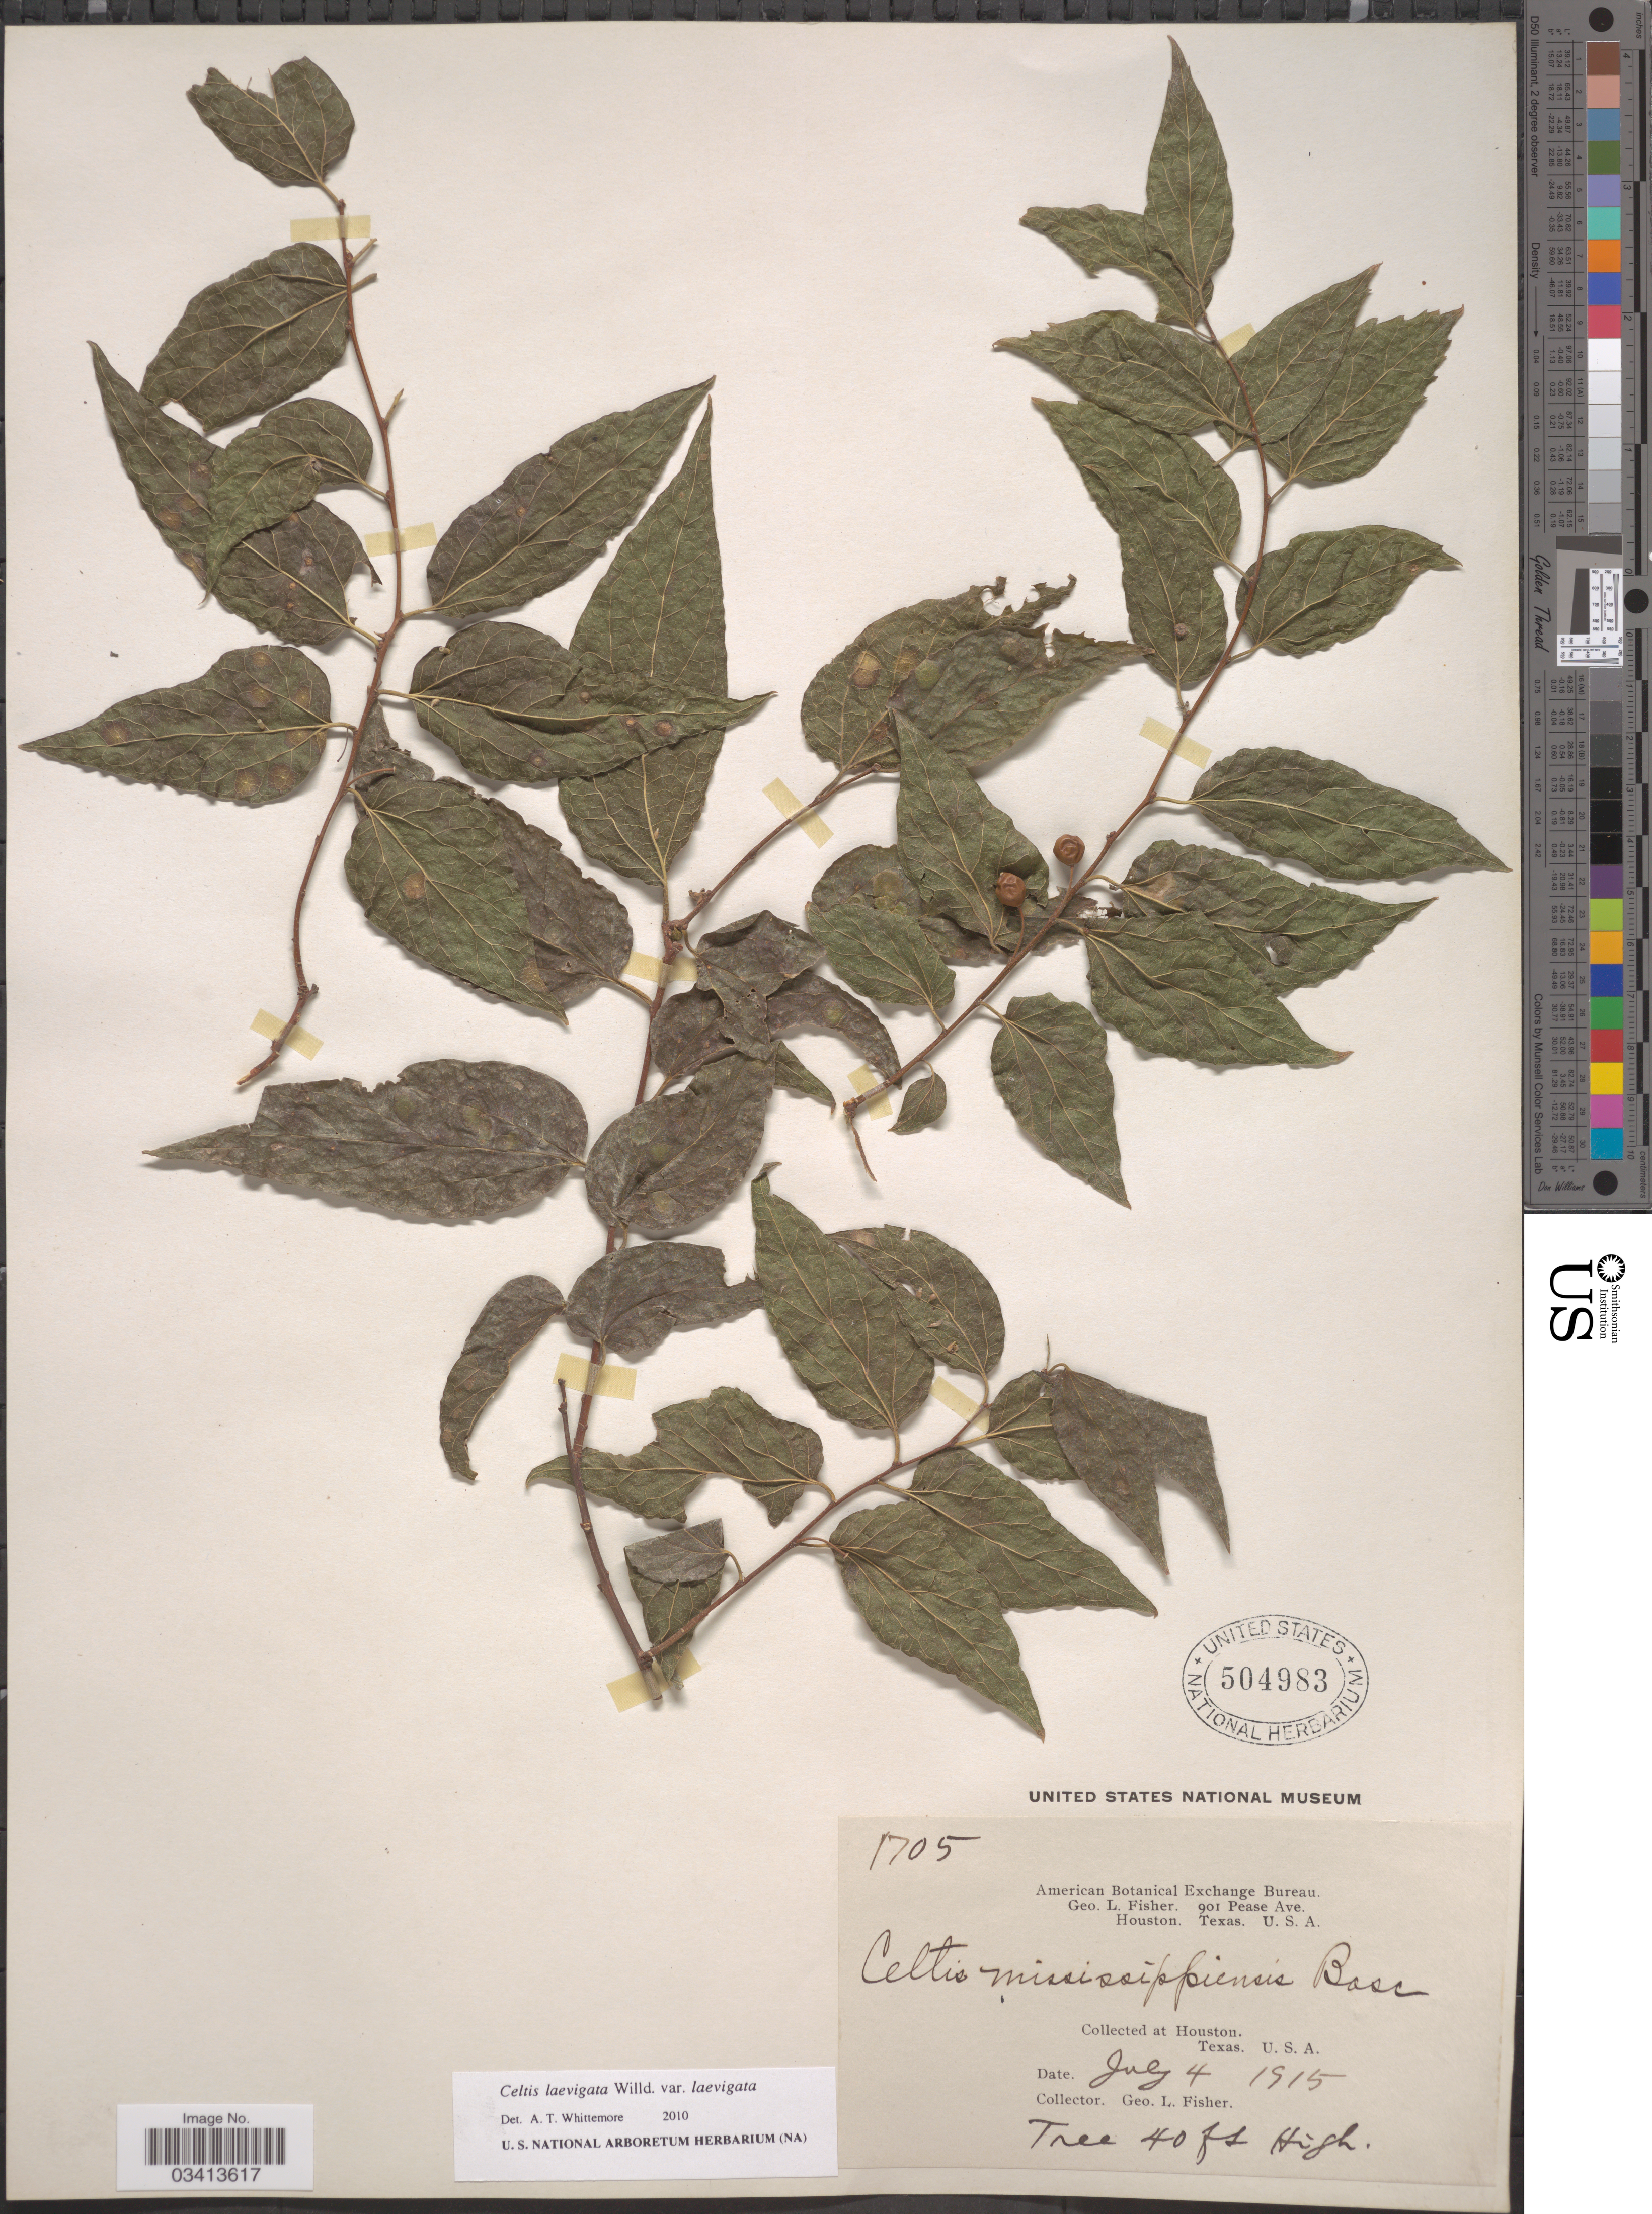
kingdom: Plantae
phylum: Tracheophyta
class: Magnoliopsida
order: Rosales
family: Cannabaceae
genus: Celtis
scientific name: Celtis laevigata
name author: Willd.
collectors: G. L. Fisher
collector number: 1705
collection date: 1915-07-04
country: United States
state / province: Texas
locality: Houston.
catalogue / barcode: US 504983